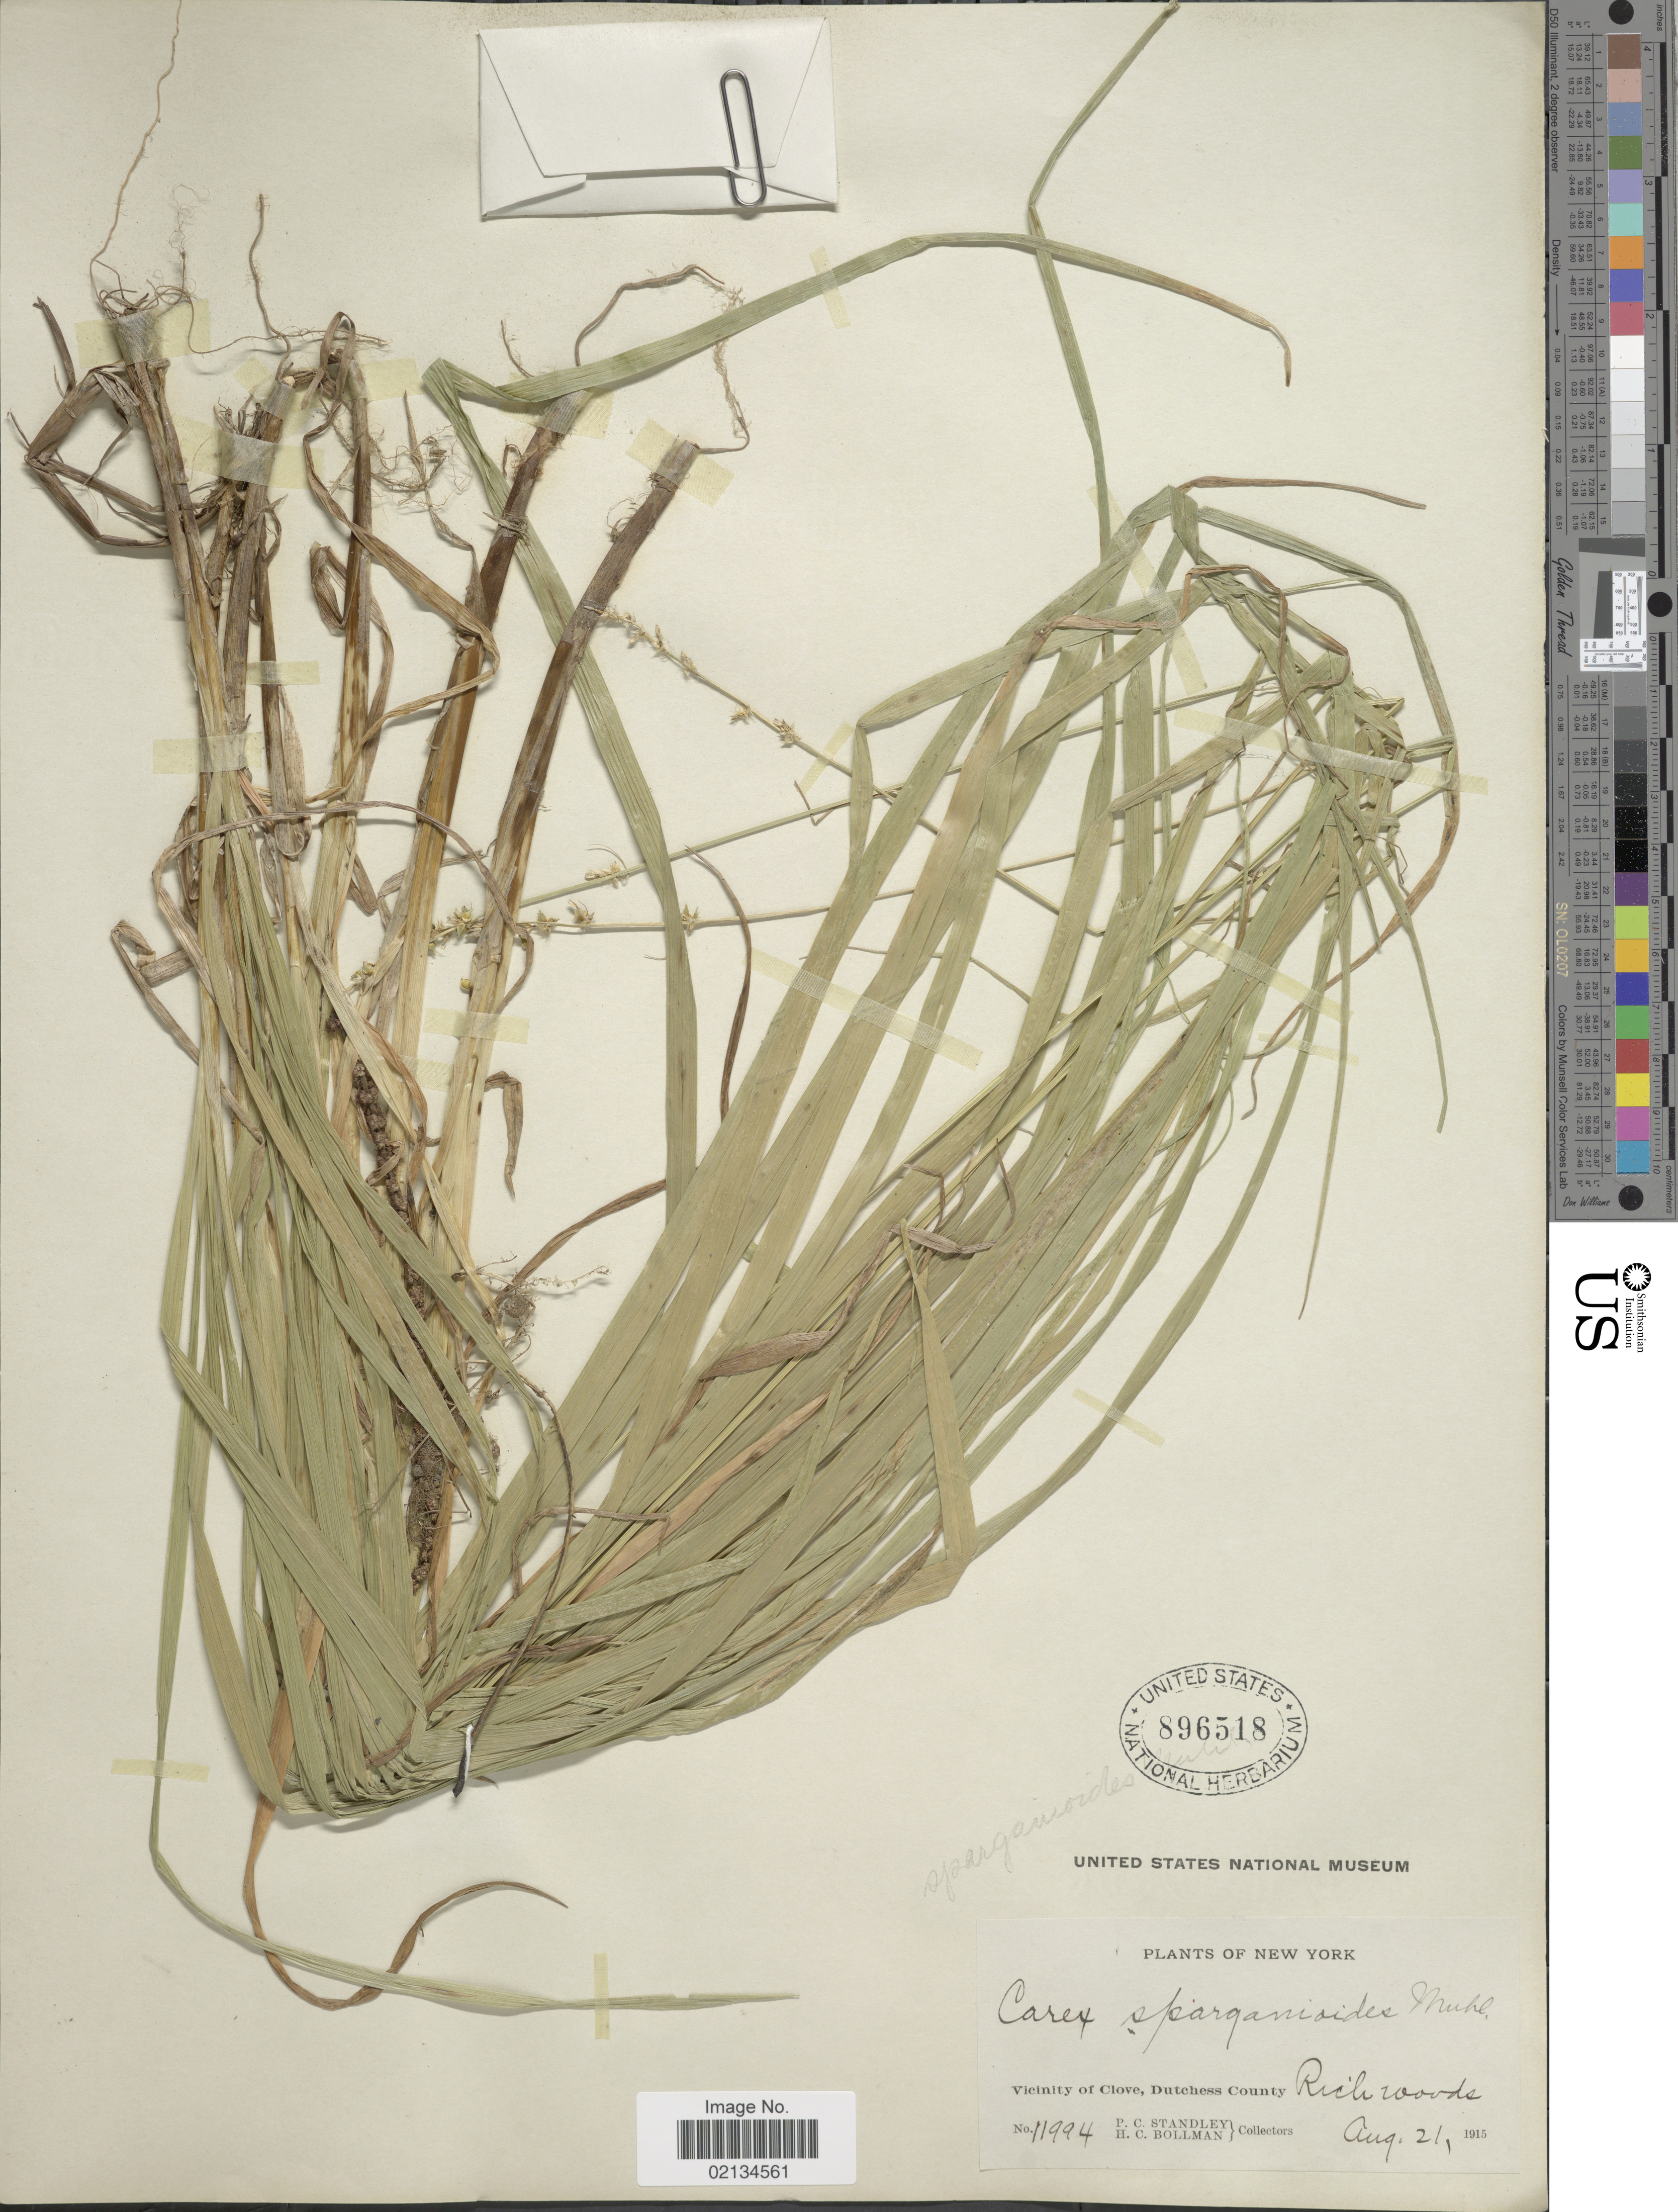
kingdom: Plantae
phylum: Tracheophyta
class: Liliopsida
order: Poales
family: Cyperaceae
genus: Carex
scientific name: Carex sparganioides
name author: Muhl. ex Willd.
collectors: P. C. Standley & H. C. Bollman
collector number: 11994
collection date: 1915-08-21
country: United States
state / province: New York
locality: Vicinity of Clove, Dutchess County.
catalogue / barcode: US 896518